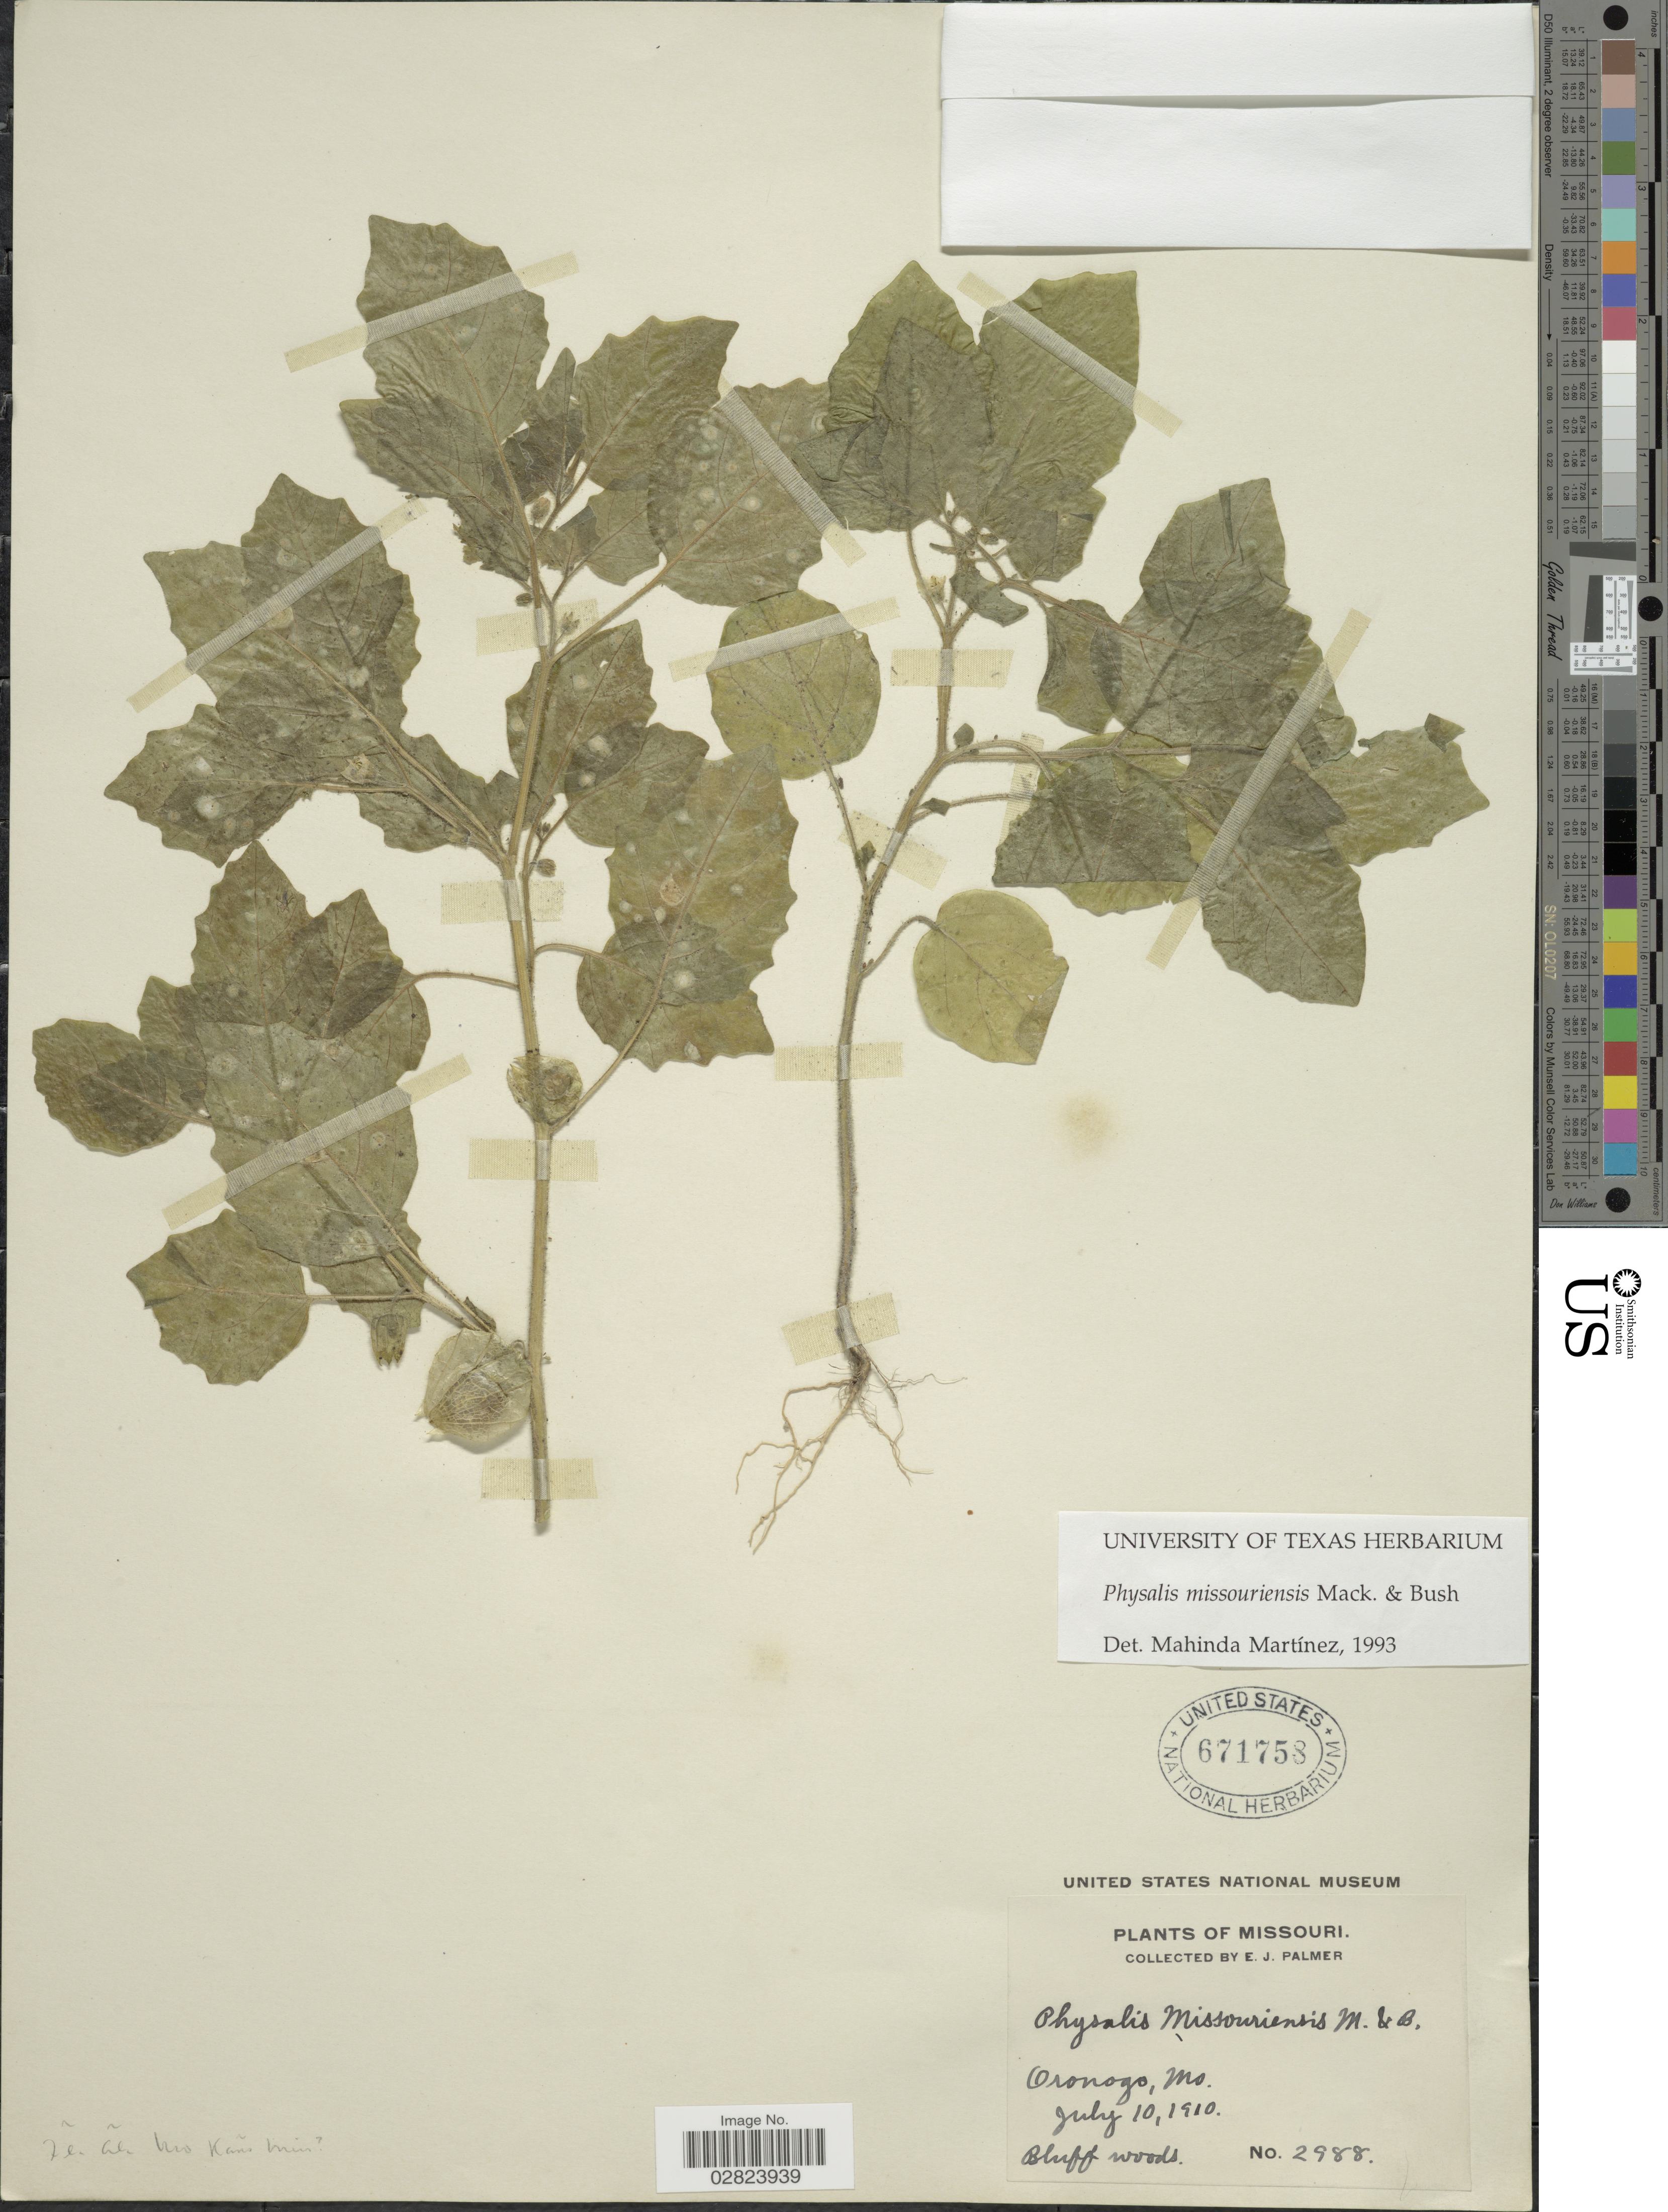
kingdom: Plantae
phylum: Tracheophyta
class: Magnoliopsida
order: Solanales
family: Solanaceae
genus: Physalis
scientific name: Physalis missouriensis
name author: Mack. & Bush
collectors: E. J. Palmer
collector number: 2988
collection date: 1910-07-10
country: United States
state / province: Missouri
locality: Oronogo.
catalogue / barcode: US 671758